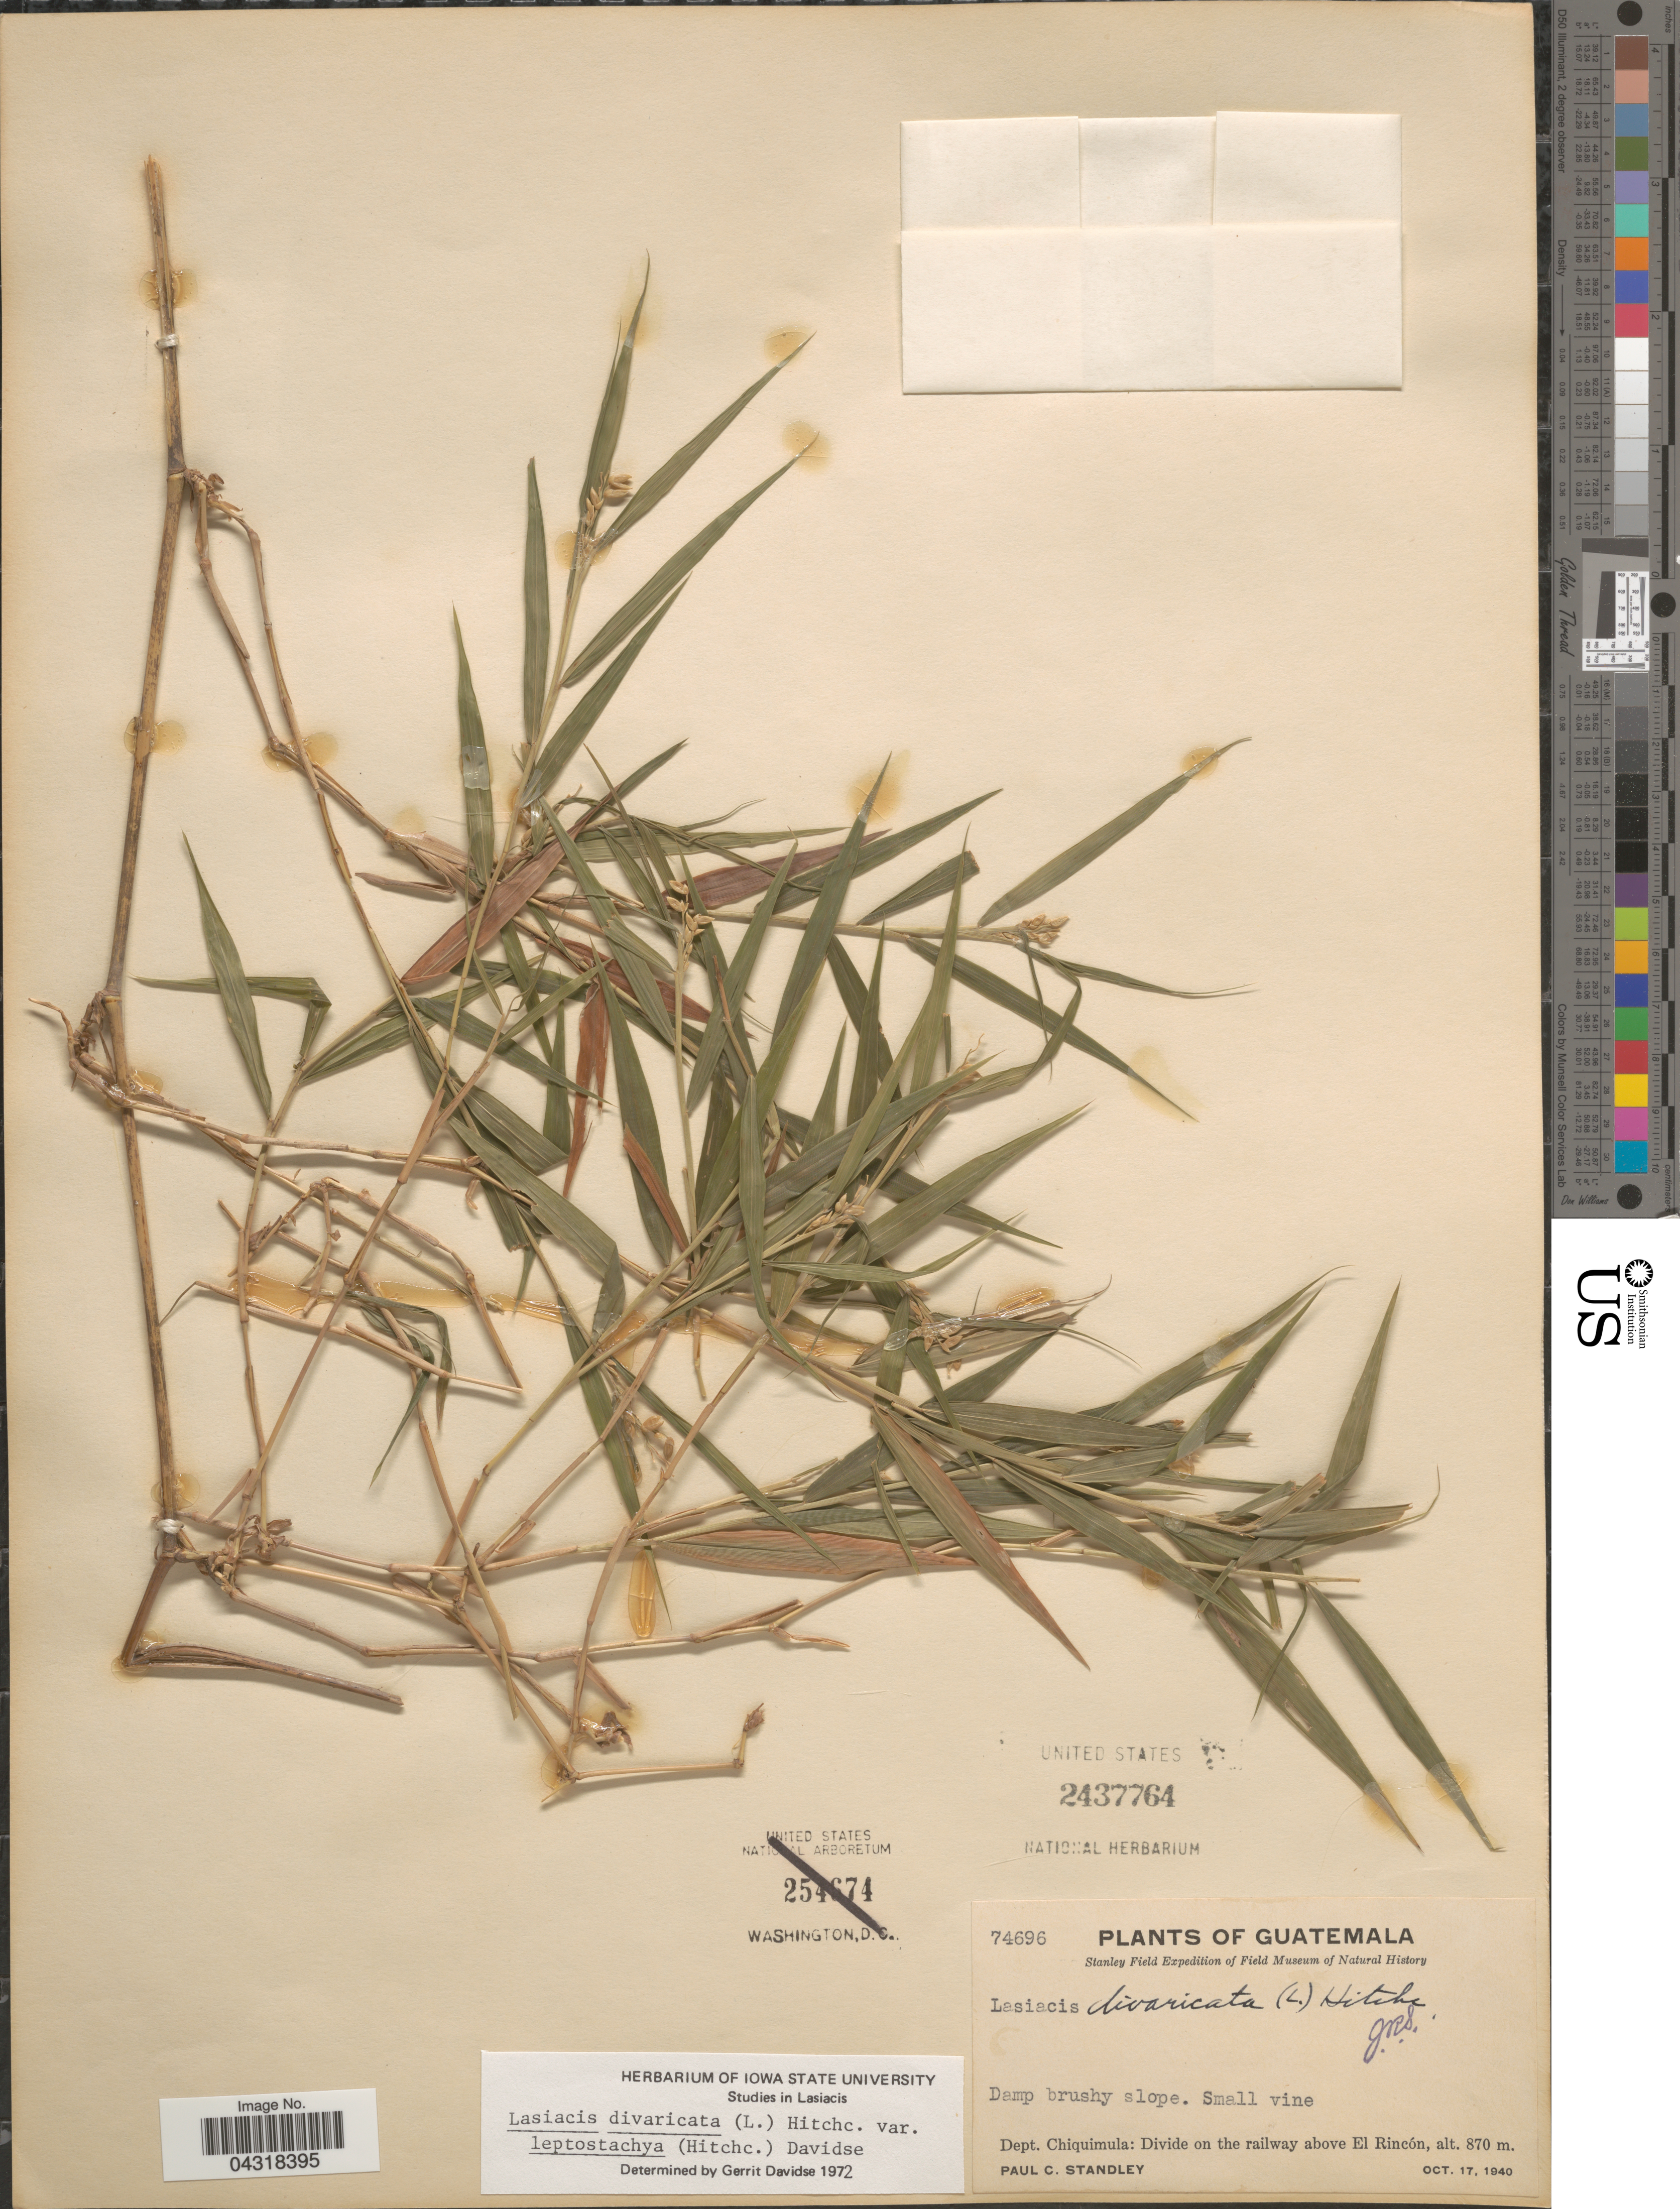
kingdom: Plantae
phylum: Tracheophyta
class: Liliopsida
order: Poales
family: Poaceae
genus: Lasiacis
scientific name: Lasiacis divaricata var. leptostachya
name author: (Hitchc.) Davidse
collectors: P. C. Standley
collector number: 74696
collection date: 1940-10-17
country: Guatemala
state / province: Chiquimula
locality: Stanley Field Expedition of Field Museum of Natural History. Damp brushy slope. Dept. Chiquimula: Divide on the railway above El Rincón.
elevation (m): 870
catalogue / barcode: US 2437764